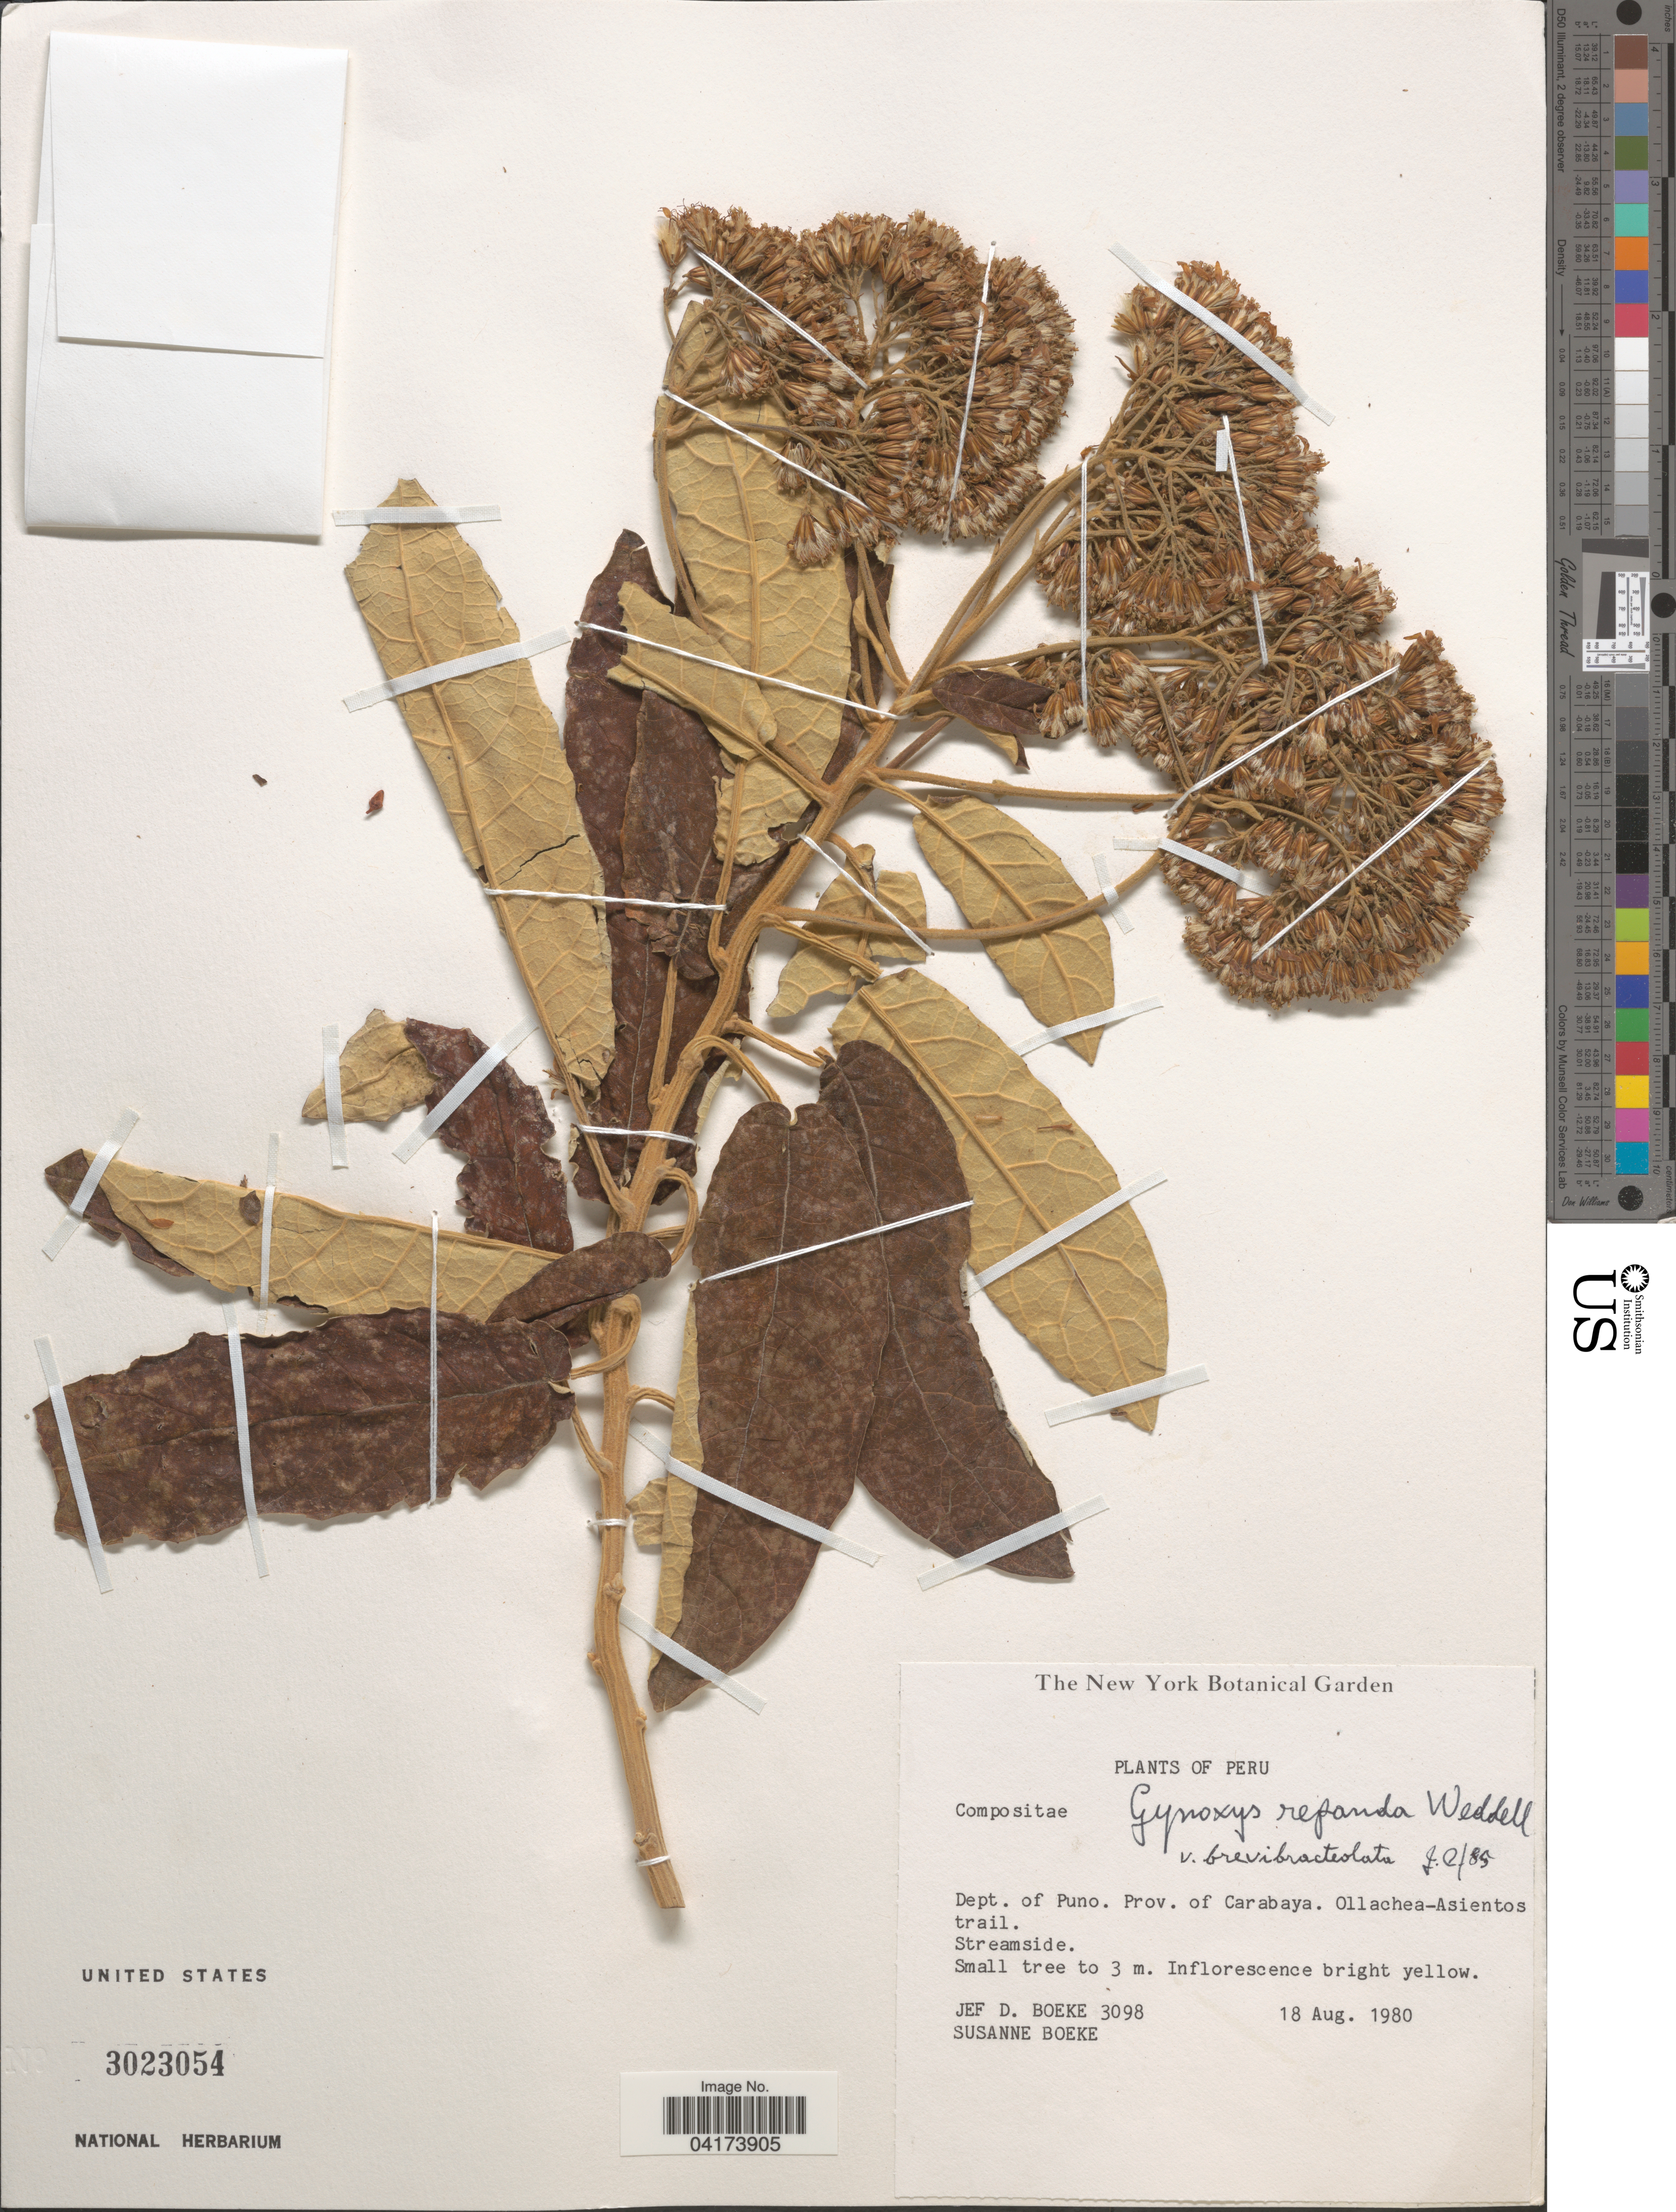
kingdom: Plantae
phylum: Tracheophyta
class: Magnoliopsida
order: Asterales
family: Asteraceae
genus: Nordenstamia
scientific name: Nordenstamia repanda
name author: (Wedd.) Lundin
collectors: J. Boeke & S. Boeke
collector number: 3098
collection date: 1980-08-18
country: Peru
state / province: Puno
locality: Dept. of Puno. Prov. of Carabaya. Ollachea-Asientos trail. Streamside.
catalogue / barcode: US 3023054